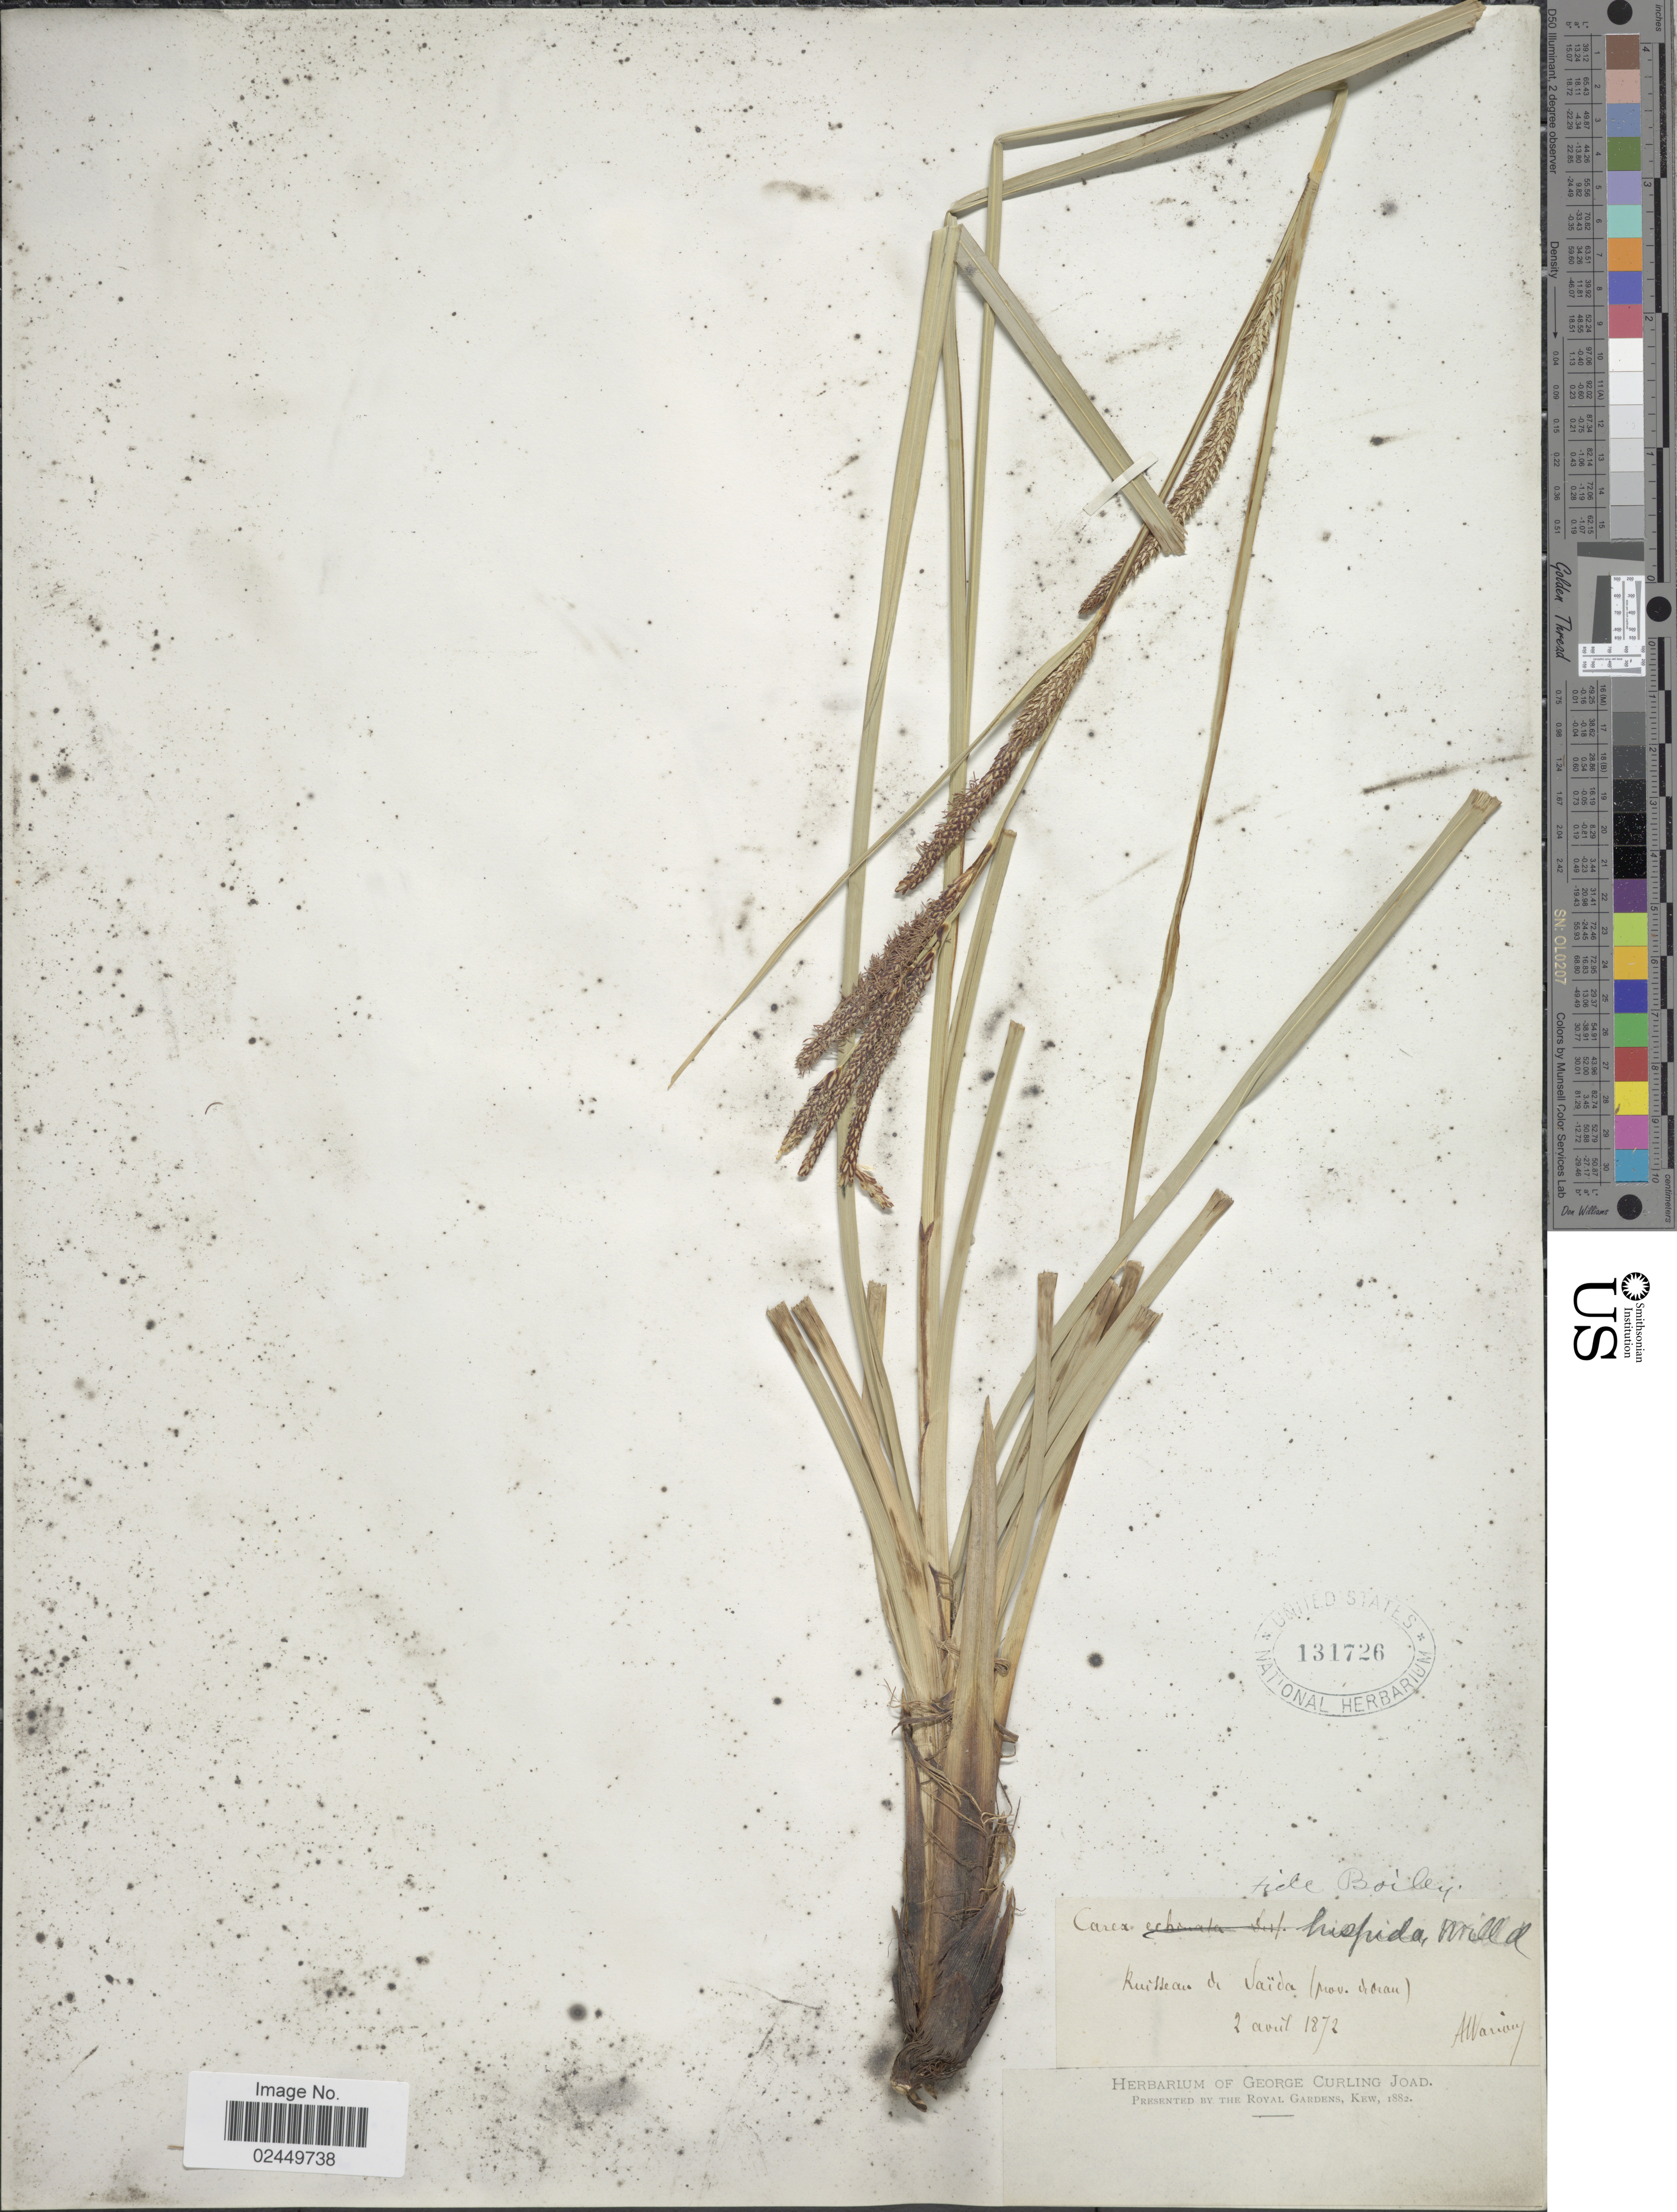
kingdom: Plantae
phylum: Tracheophyta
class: Liliopsida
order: Poales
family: Cyperaceae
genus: Carex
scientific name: Carex hispida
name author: Willd. ex Schkuhr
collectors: A. Warion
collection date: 1872-04-02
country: Algeria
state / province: Oran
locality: Ruisseau di Saïda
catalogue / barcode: US 131726